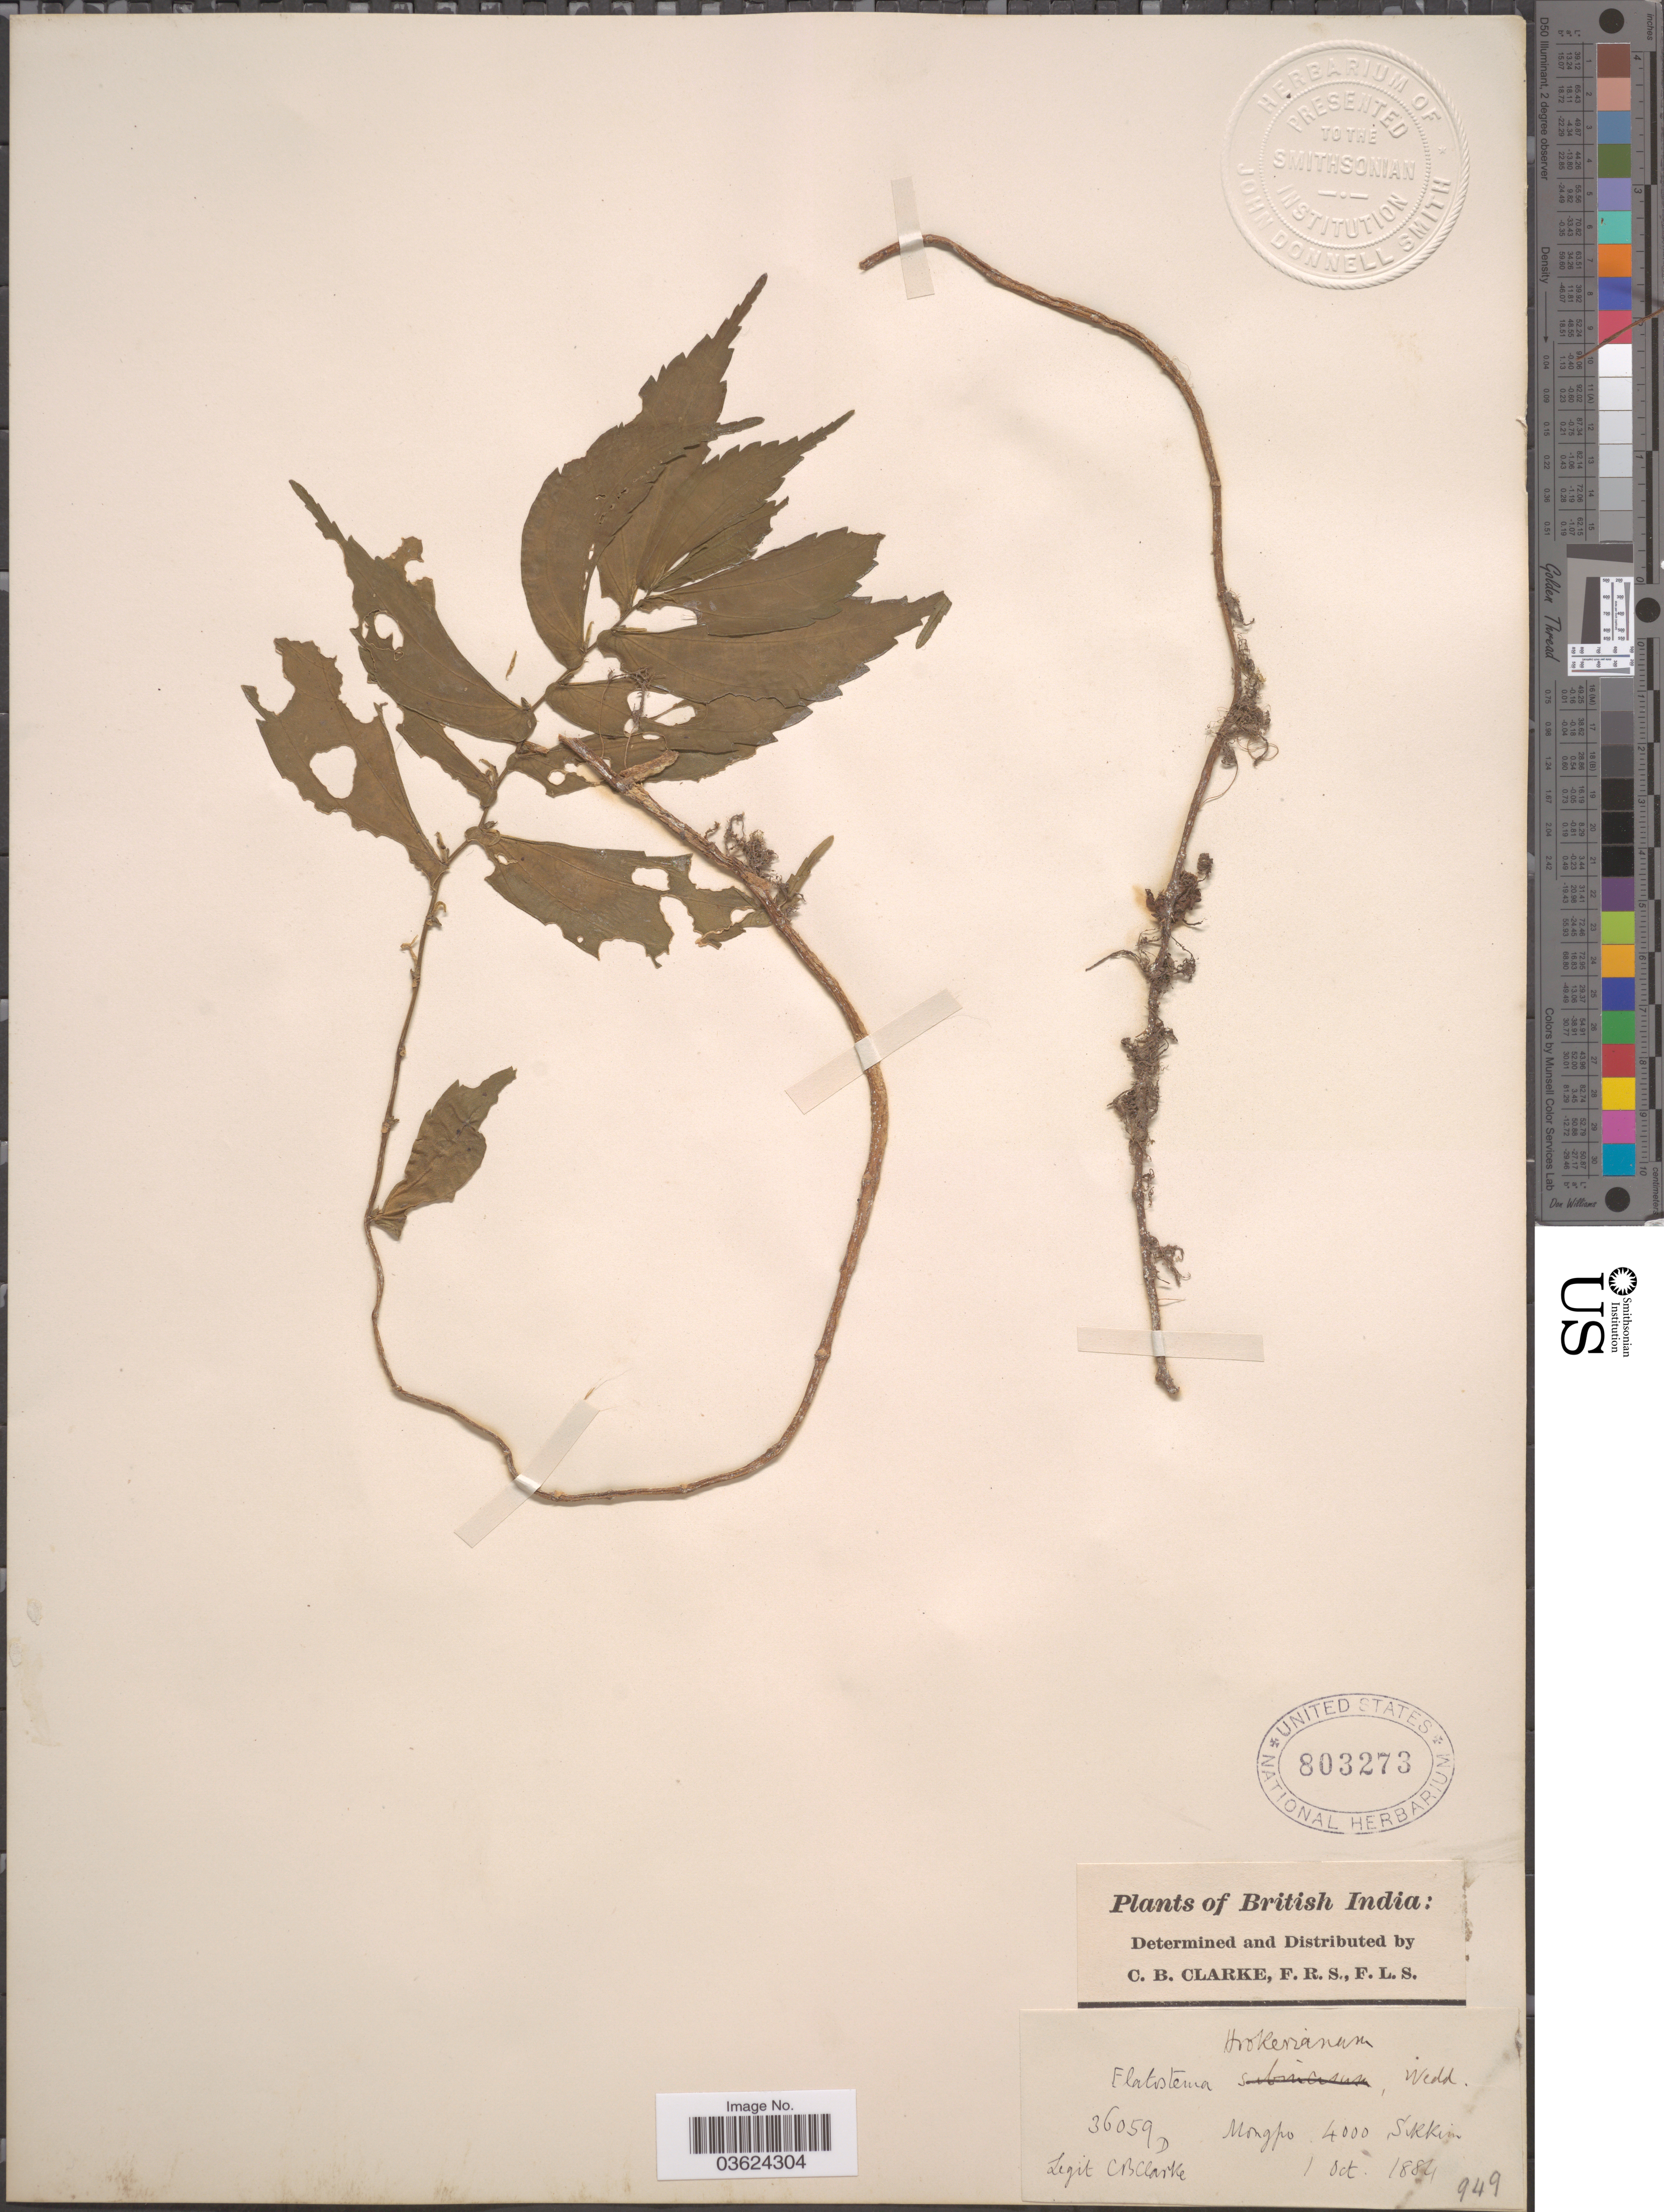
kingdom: Plantae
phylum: Tracheophyta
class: Magnoliopsida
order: Rosales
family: Urticaceae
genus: Elatostema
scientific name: Elatostema hookerianum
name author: Wedd.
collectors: C. B. Clarke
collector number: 36059D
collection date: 1884-10-01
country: India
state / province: Sikkim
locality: British India. Mongpo.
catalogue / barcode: US 803273